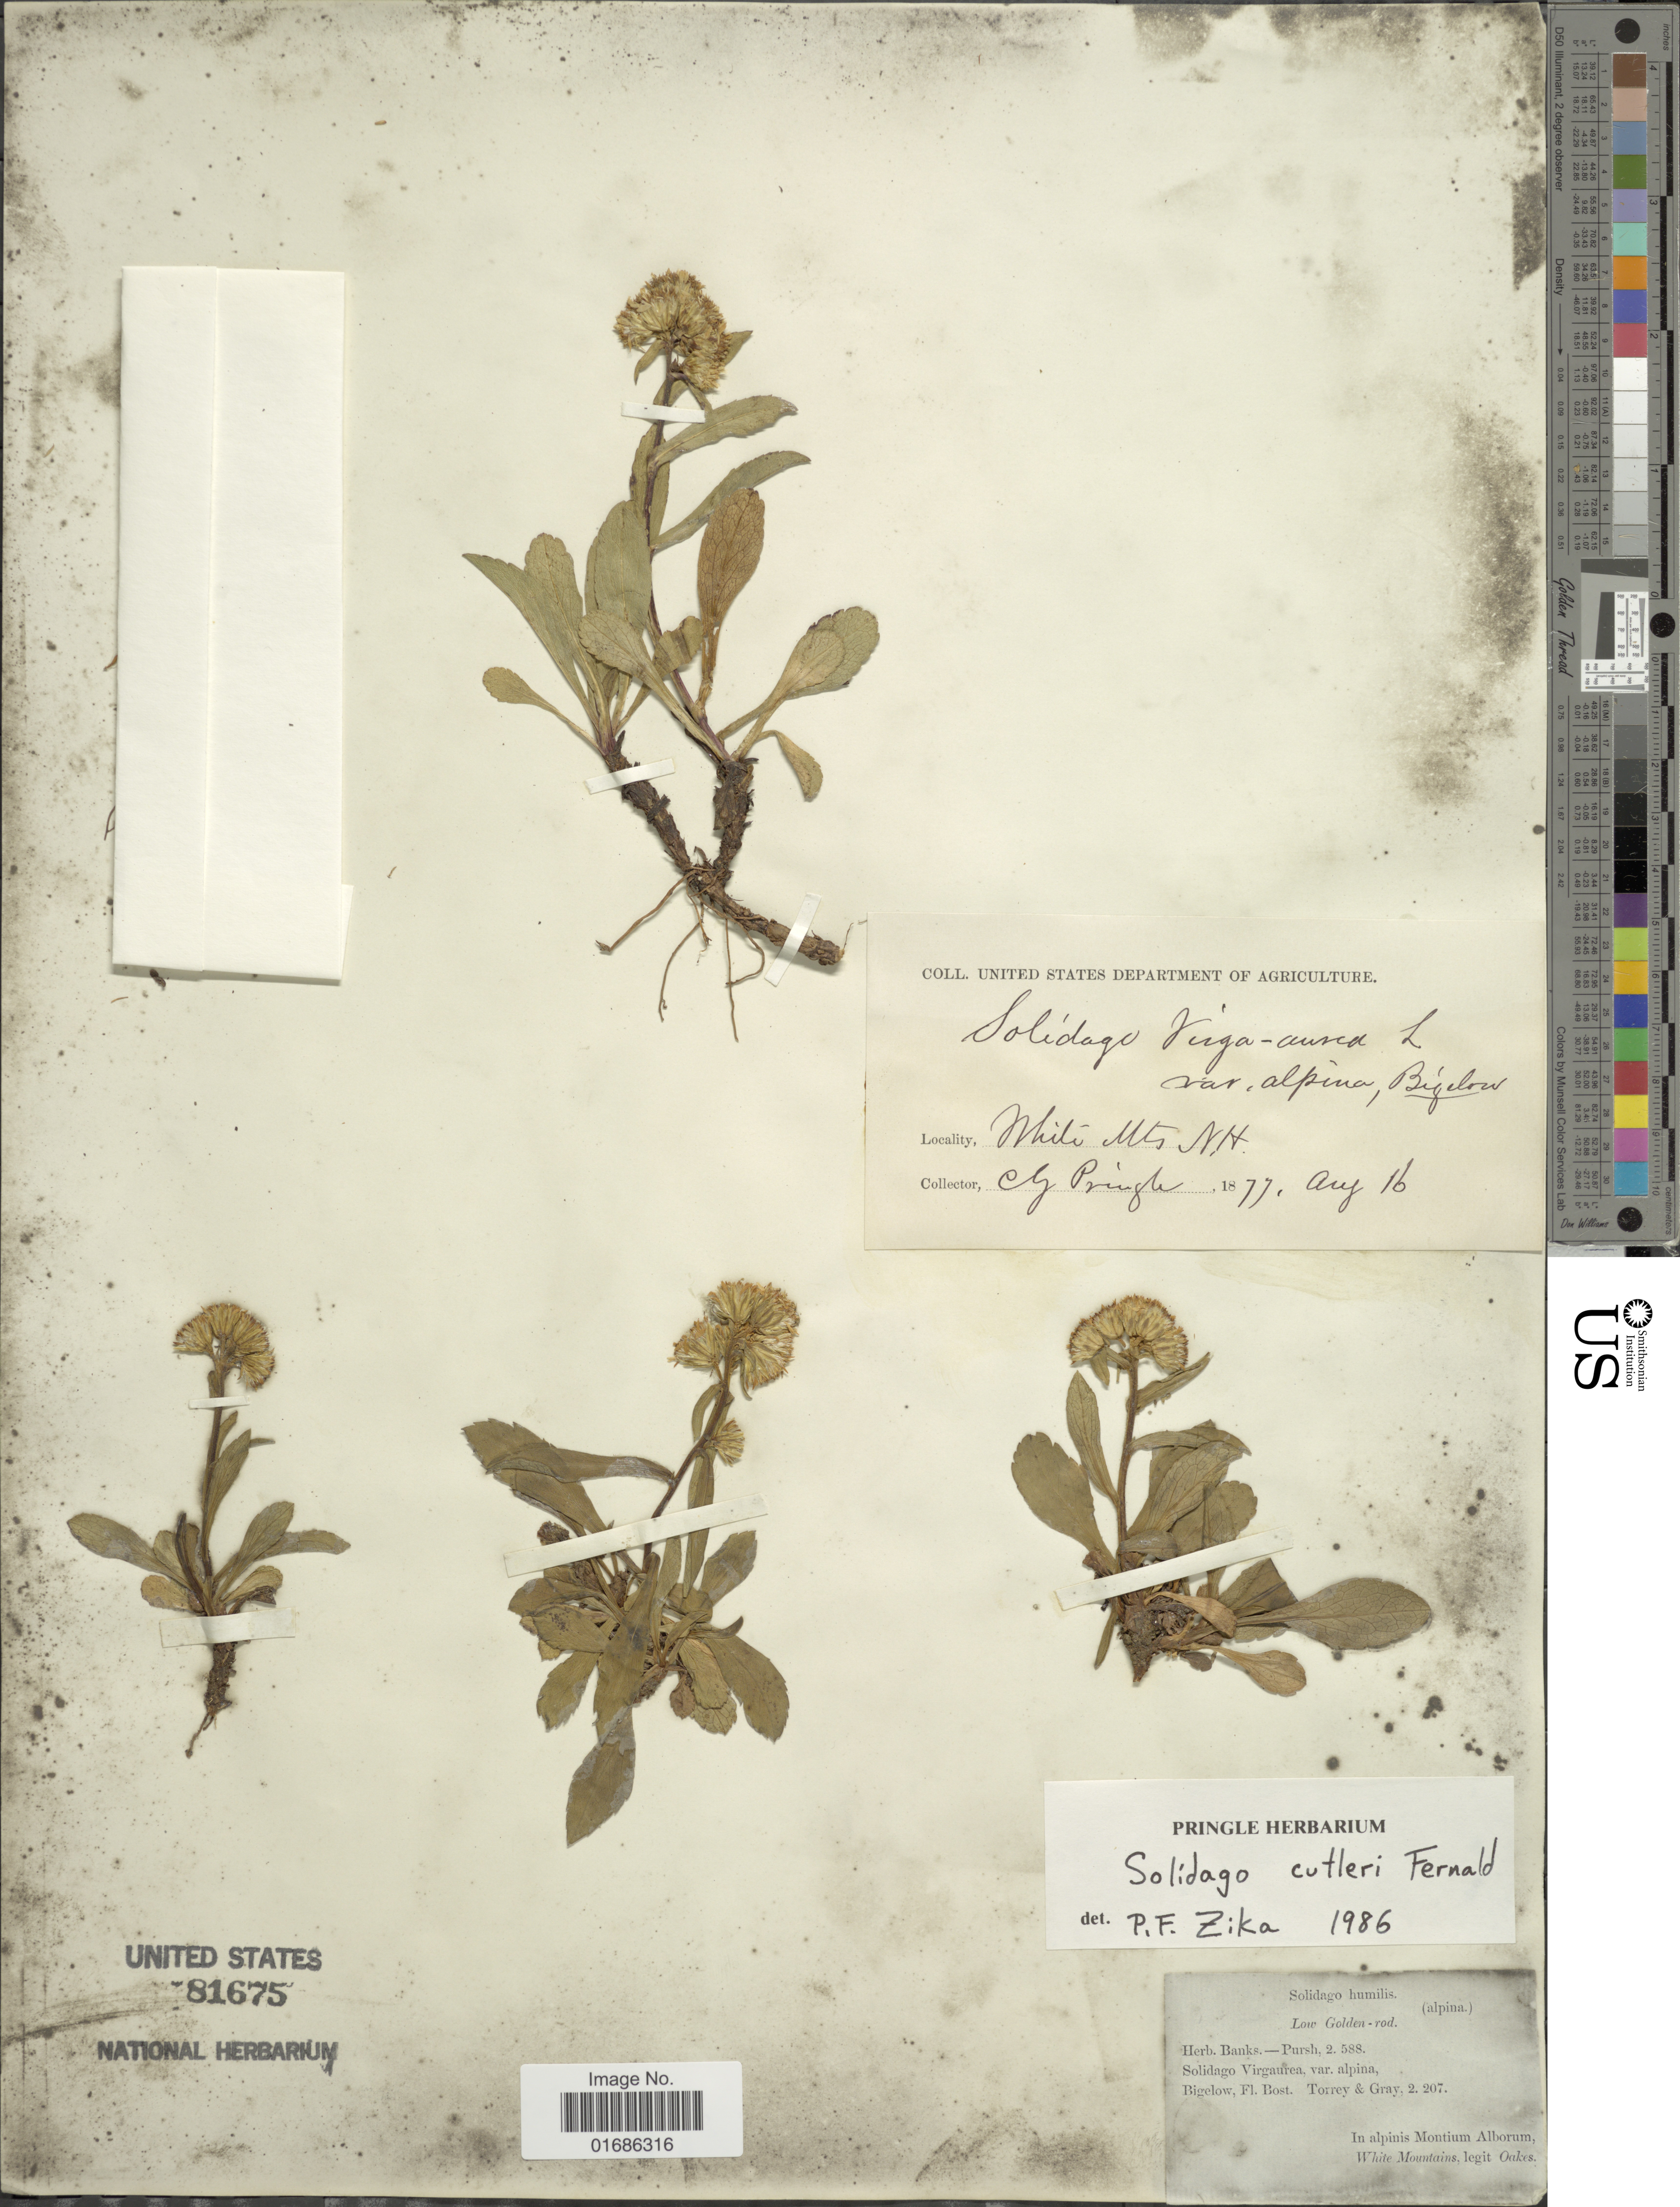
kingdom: Plantae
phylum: Tracheophyta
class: Magnoliopsida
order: Asterales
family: Asteraceae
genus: Solidago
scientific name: Solidago cutleri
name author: Fernald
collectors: -. Oakes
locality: In alpinis Montinum Alborum, White Mountains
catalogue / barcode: US 81675